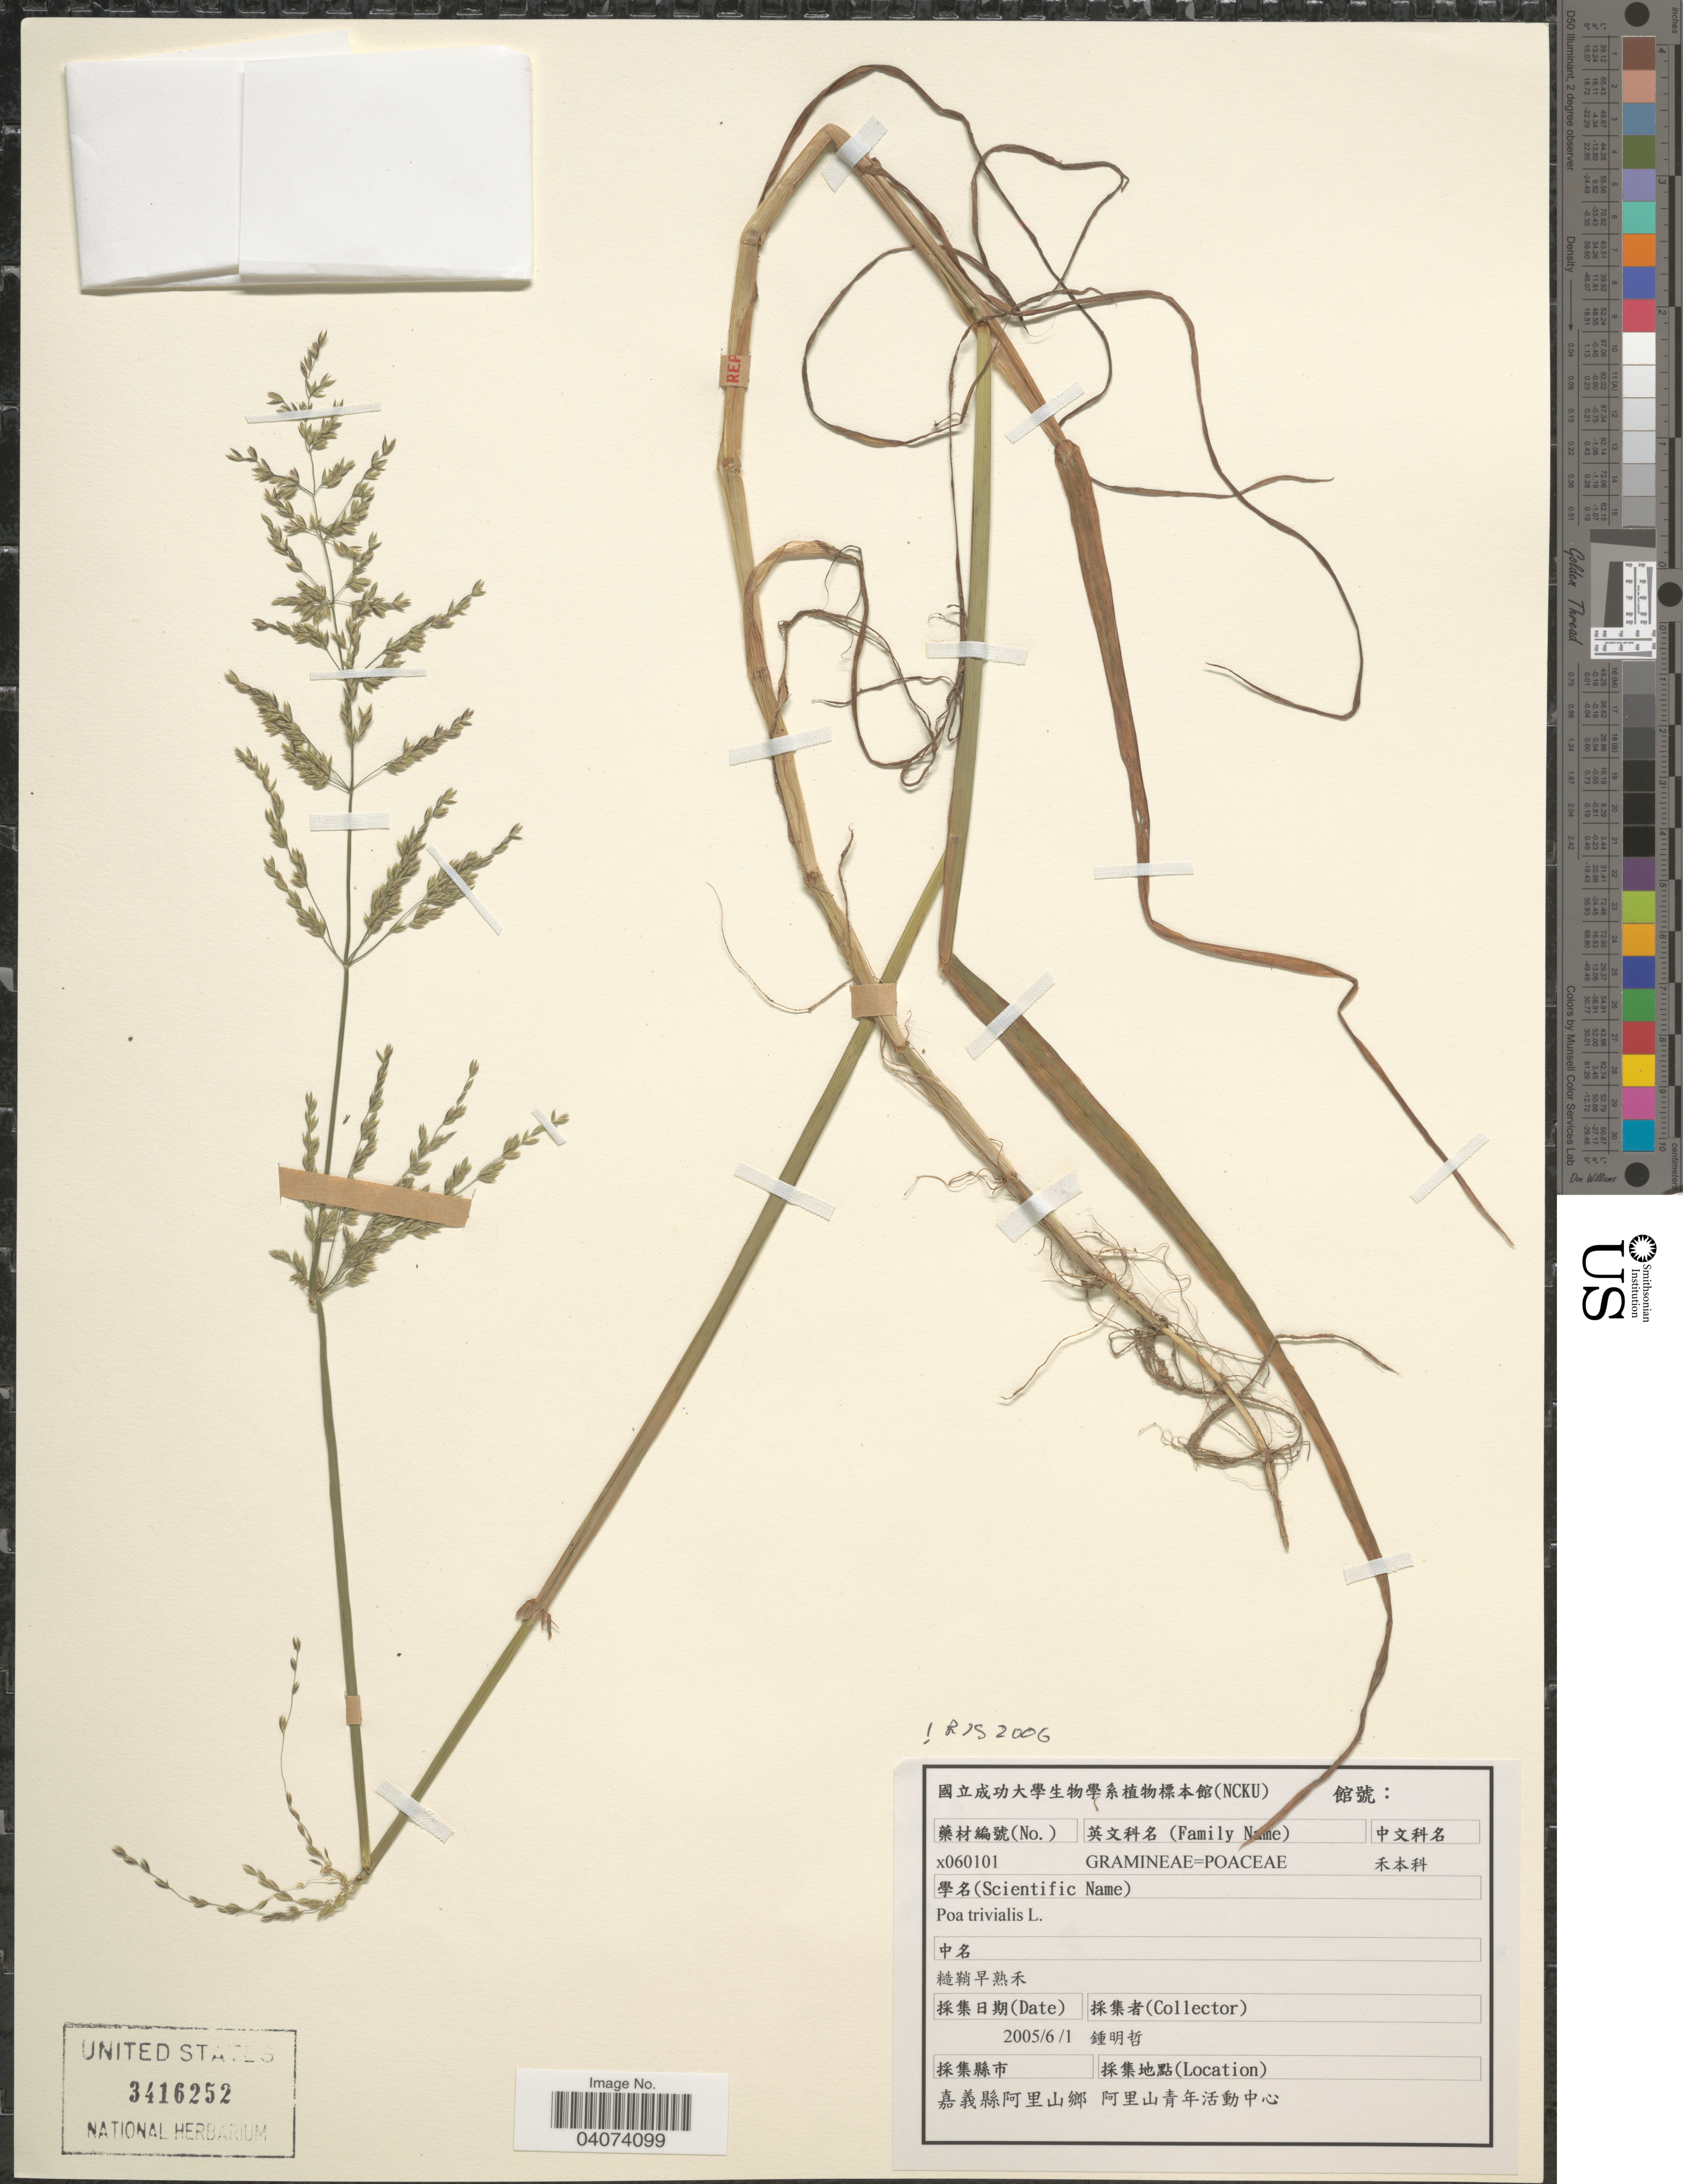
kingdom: Plantae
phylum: Tracheophyta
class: Liliopsida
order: Poales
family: Poaceae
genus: Poa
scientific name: Poa trivialis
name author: L.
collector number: X060101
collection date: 2005-06-01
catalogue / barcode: US 3416252